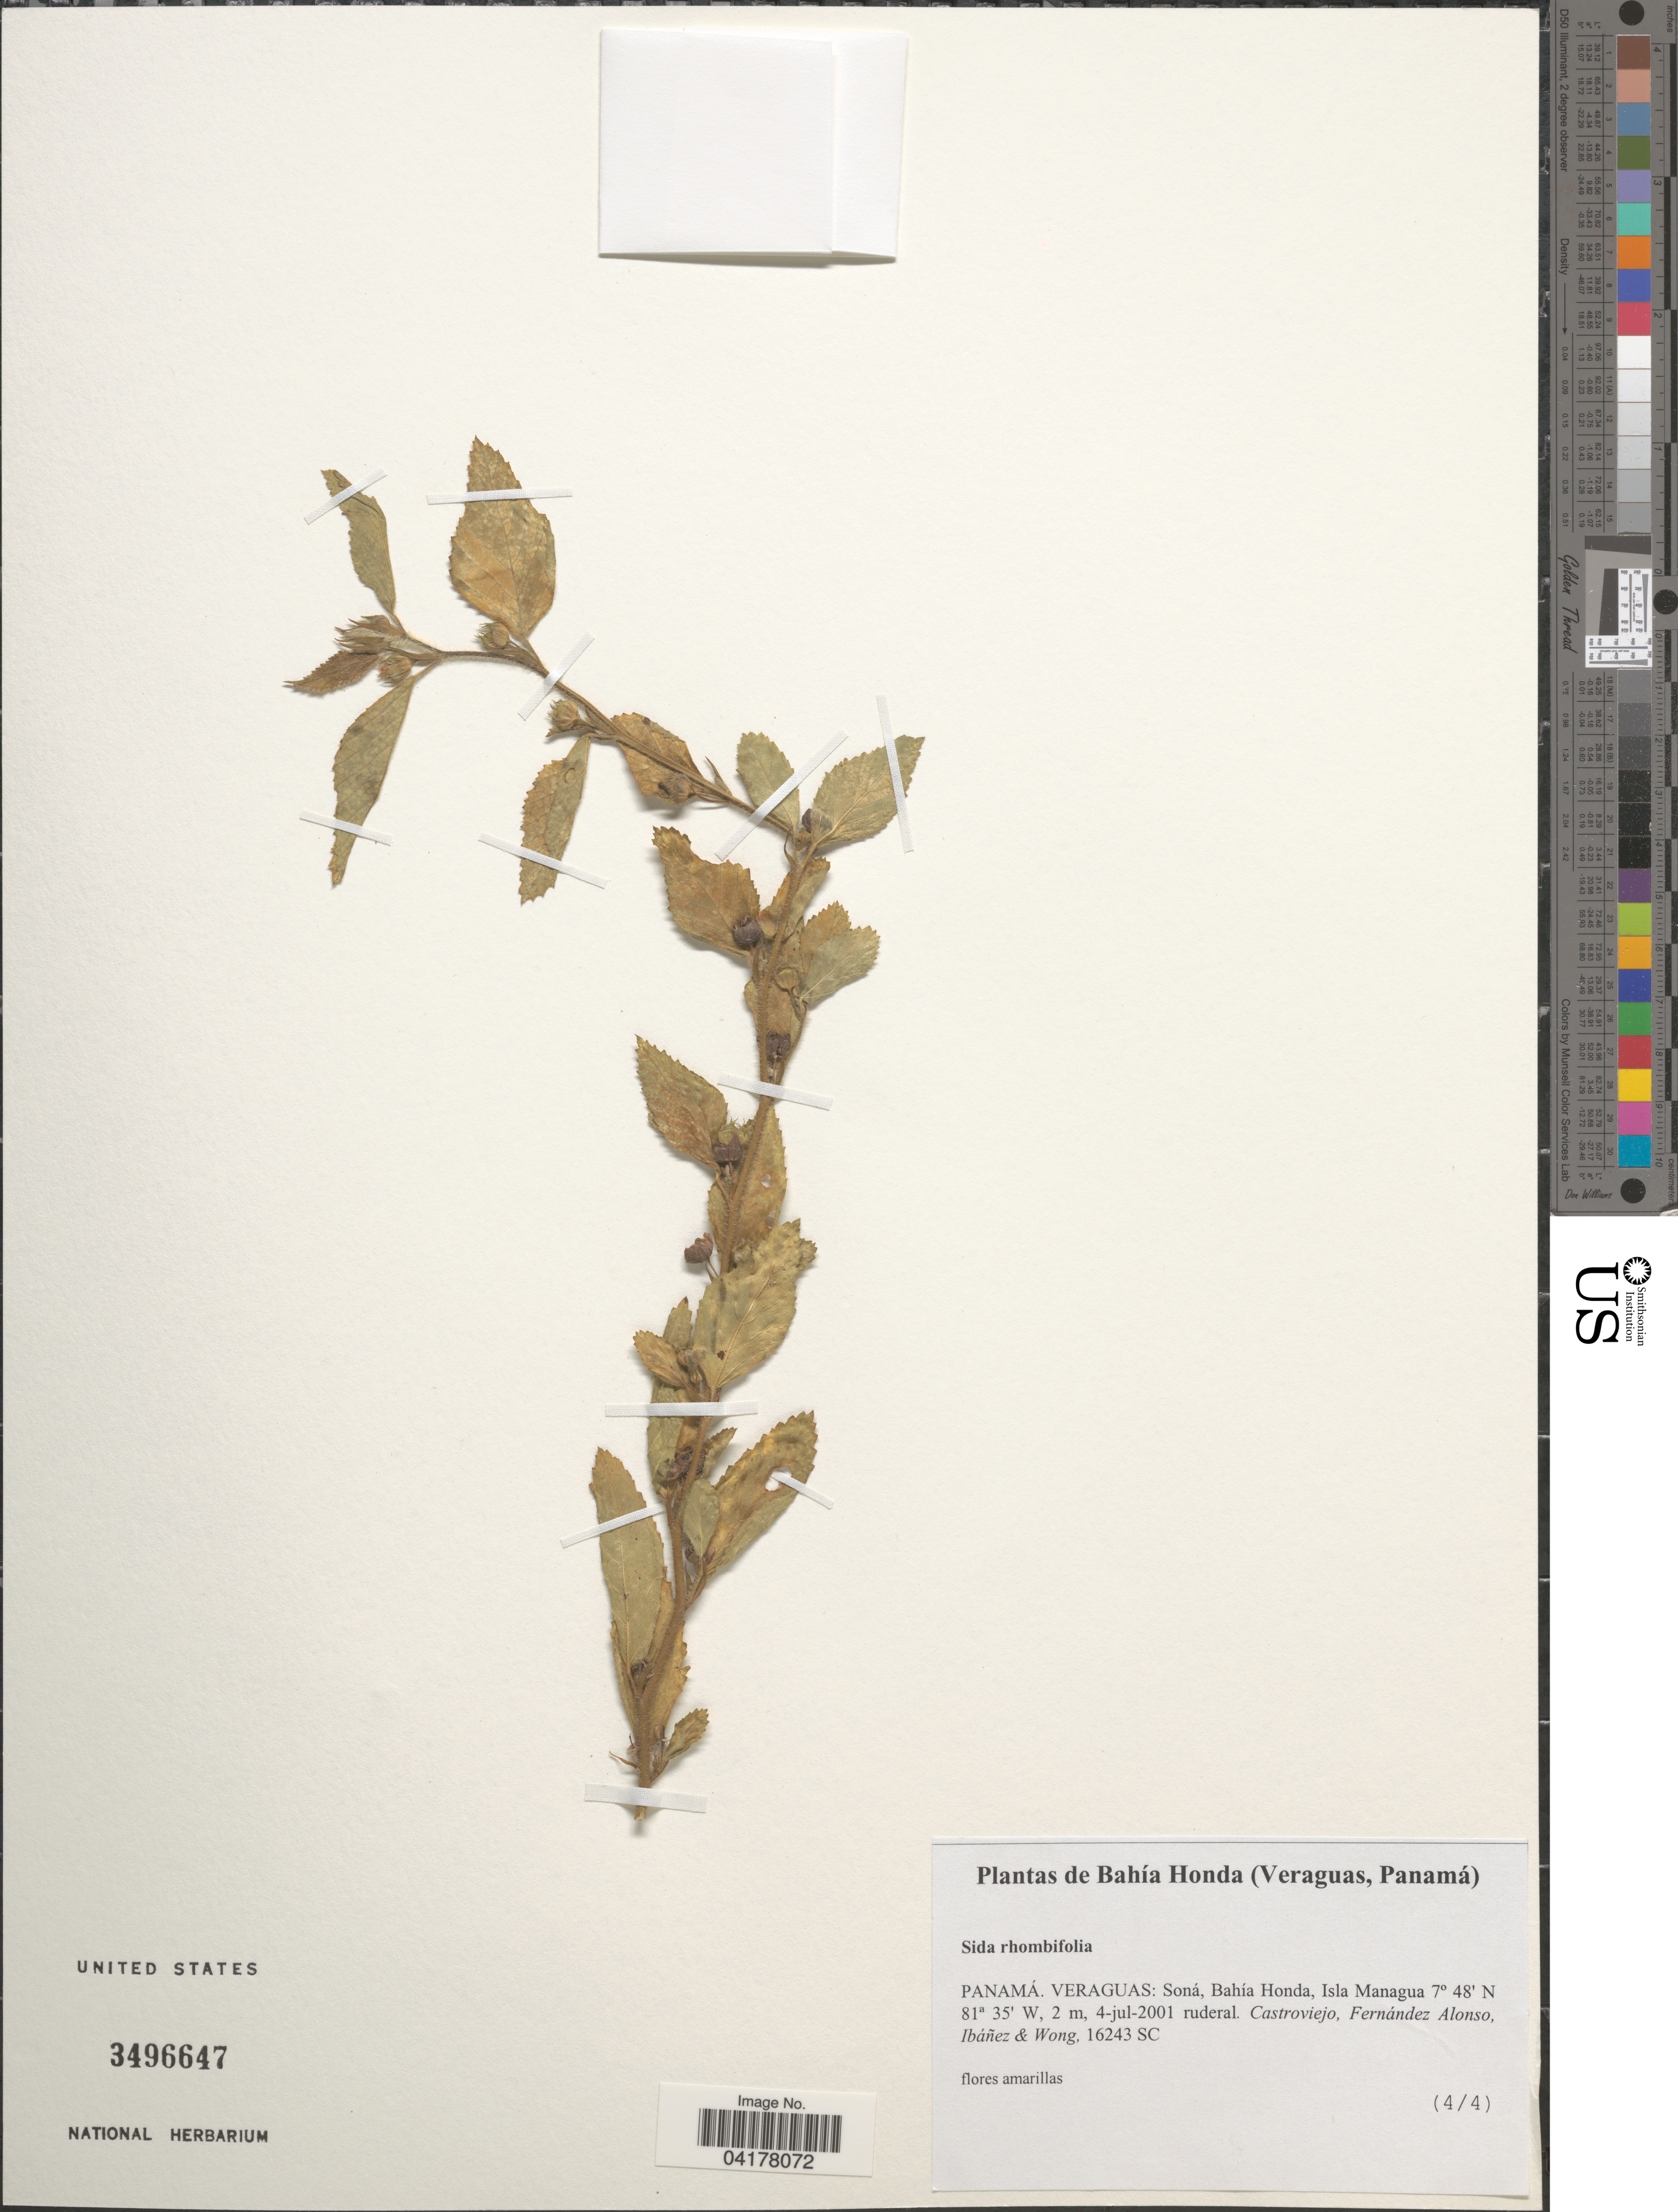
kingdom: Plantae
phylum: Tracheophyta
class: Magnoliopsida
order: Malvales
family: Malvaceae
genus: Sida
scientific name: Sida rhombifolia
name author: L.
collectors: Castroviejo, --, F. Alonso, Ibáñez & -. Wong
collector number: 16243SC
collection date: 2001-07-04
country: Panama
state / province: Veraguas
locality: Bahía Honda. Soná, Bahía Honda, Isla Managua.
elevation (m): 2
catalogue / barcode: US 3496647